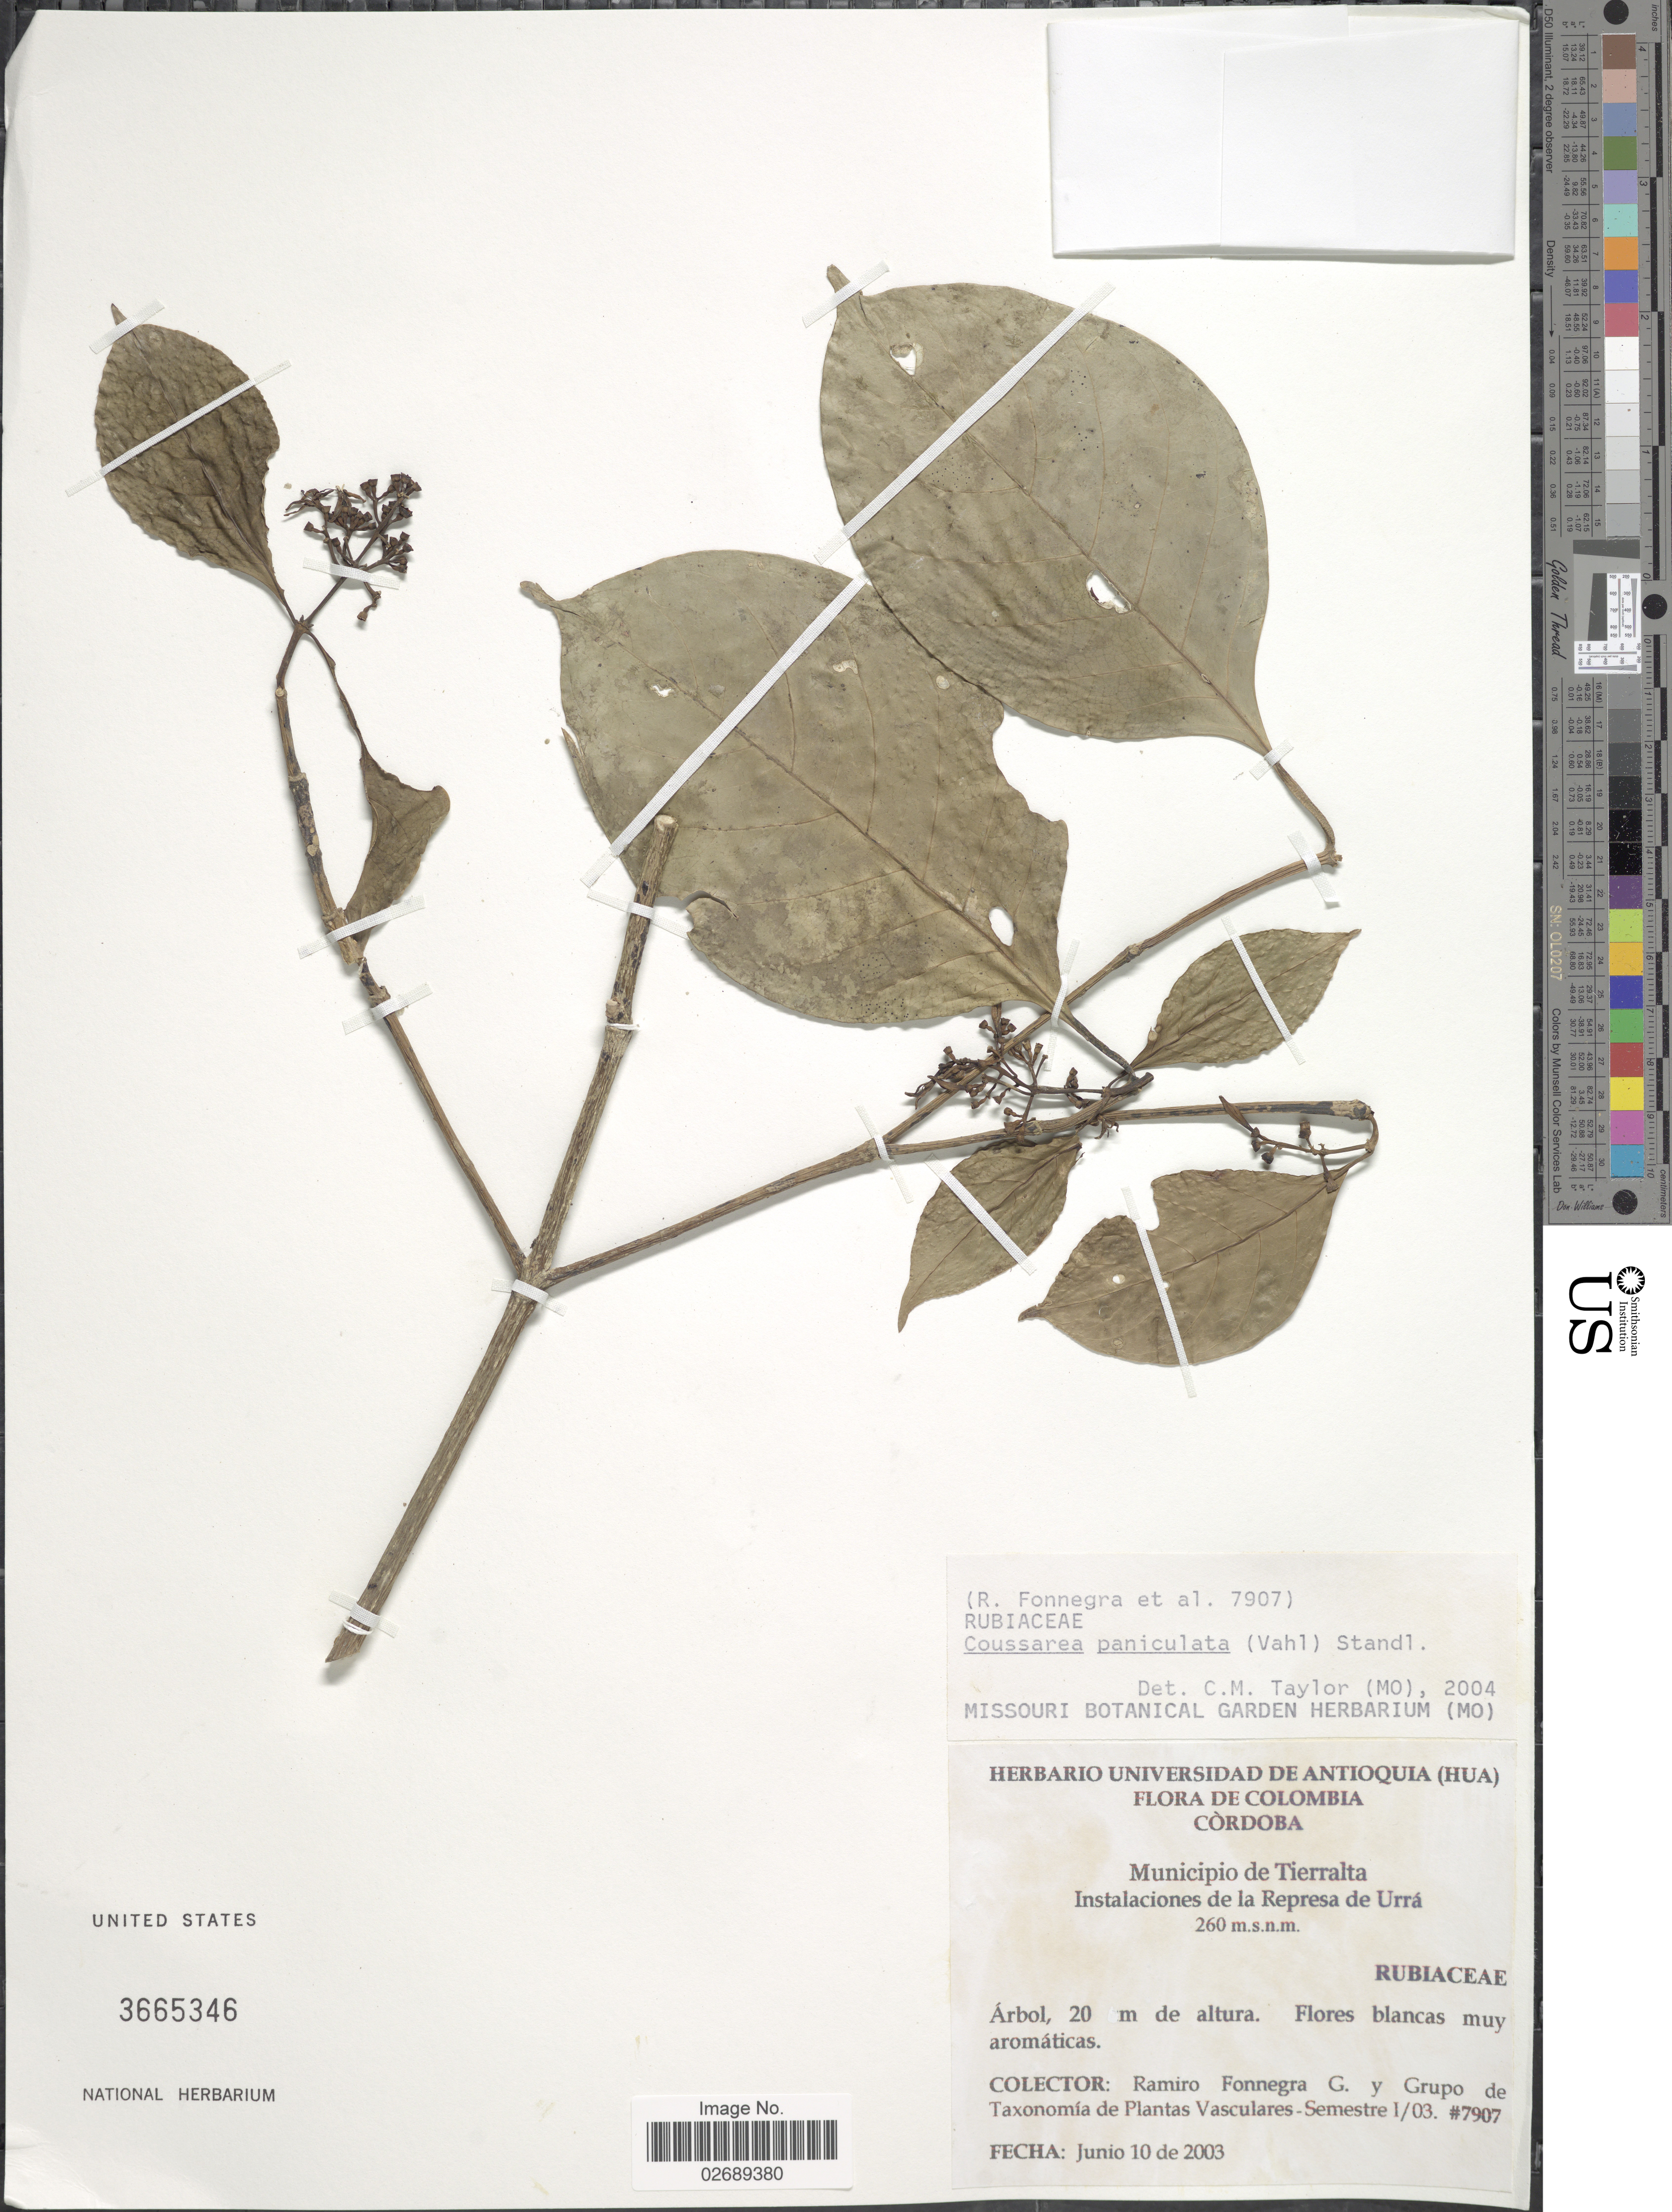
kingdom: Plantae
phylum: Tracheophyta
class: Magnoliopsida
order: Gentianales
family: Rubiaceae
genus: Coussarea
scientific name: Coussarea paniculata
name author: (Vahl) Standl.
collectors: R. Fonnegra G. & Grupo de Taxonomía de Plantas Vasculares-Semestre I/03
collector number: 7907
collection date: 2003-06-10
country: Colombia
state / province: Córdoba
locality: Municipio de Tierralta. Instalaciones de la Represa de Urra.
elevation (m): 260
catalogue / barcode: US 3665346